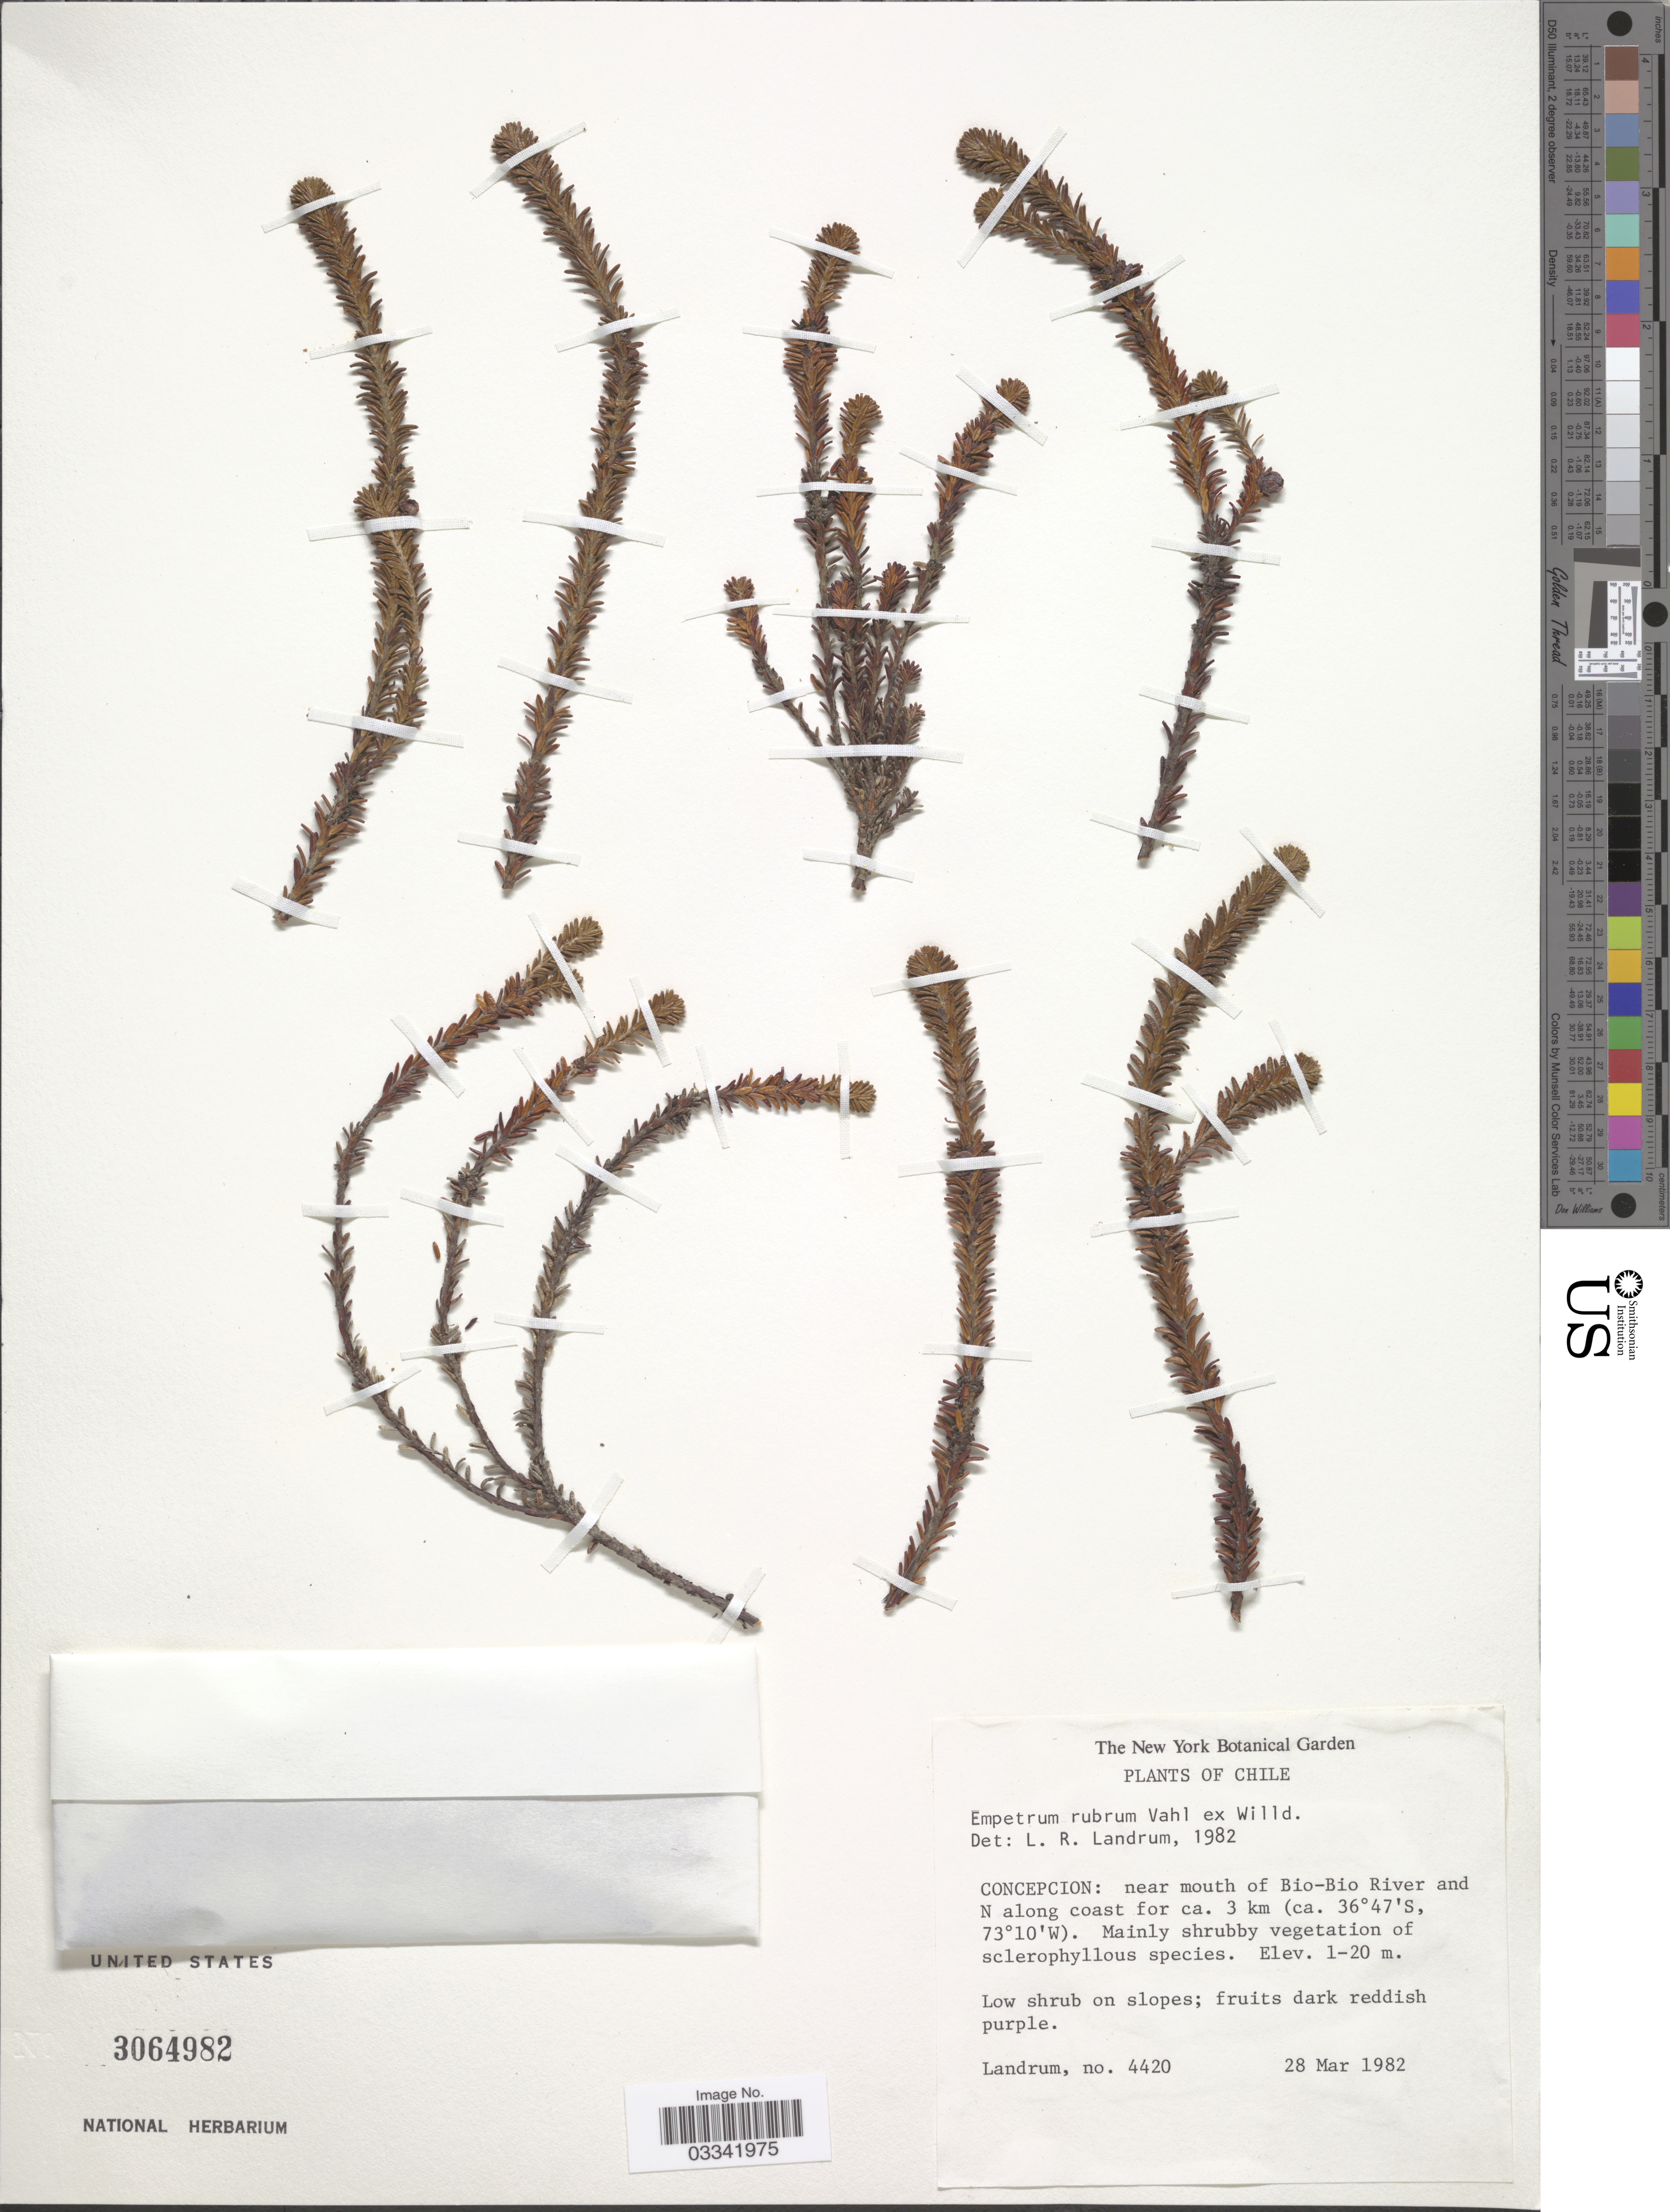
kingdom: Plantae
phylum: Tracheophyta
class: Magnoliopsida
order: Ericales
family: Ericaceae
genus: Empetrum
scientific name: Empetrum rubrum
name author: Vahl ex Willd.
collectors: Landrum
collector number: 4420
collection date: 1982-03-28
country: Chile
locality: Concepcion: near mouth of Bio-Bio River and N along coast for ca. 3 km.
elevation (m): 1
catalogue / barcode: US 3064982